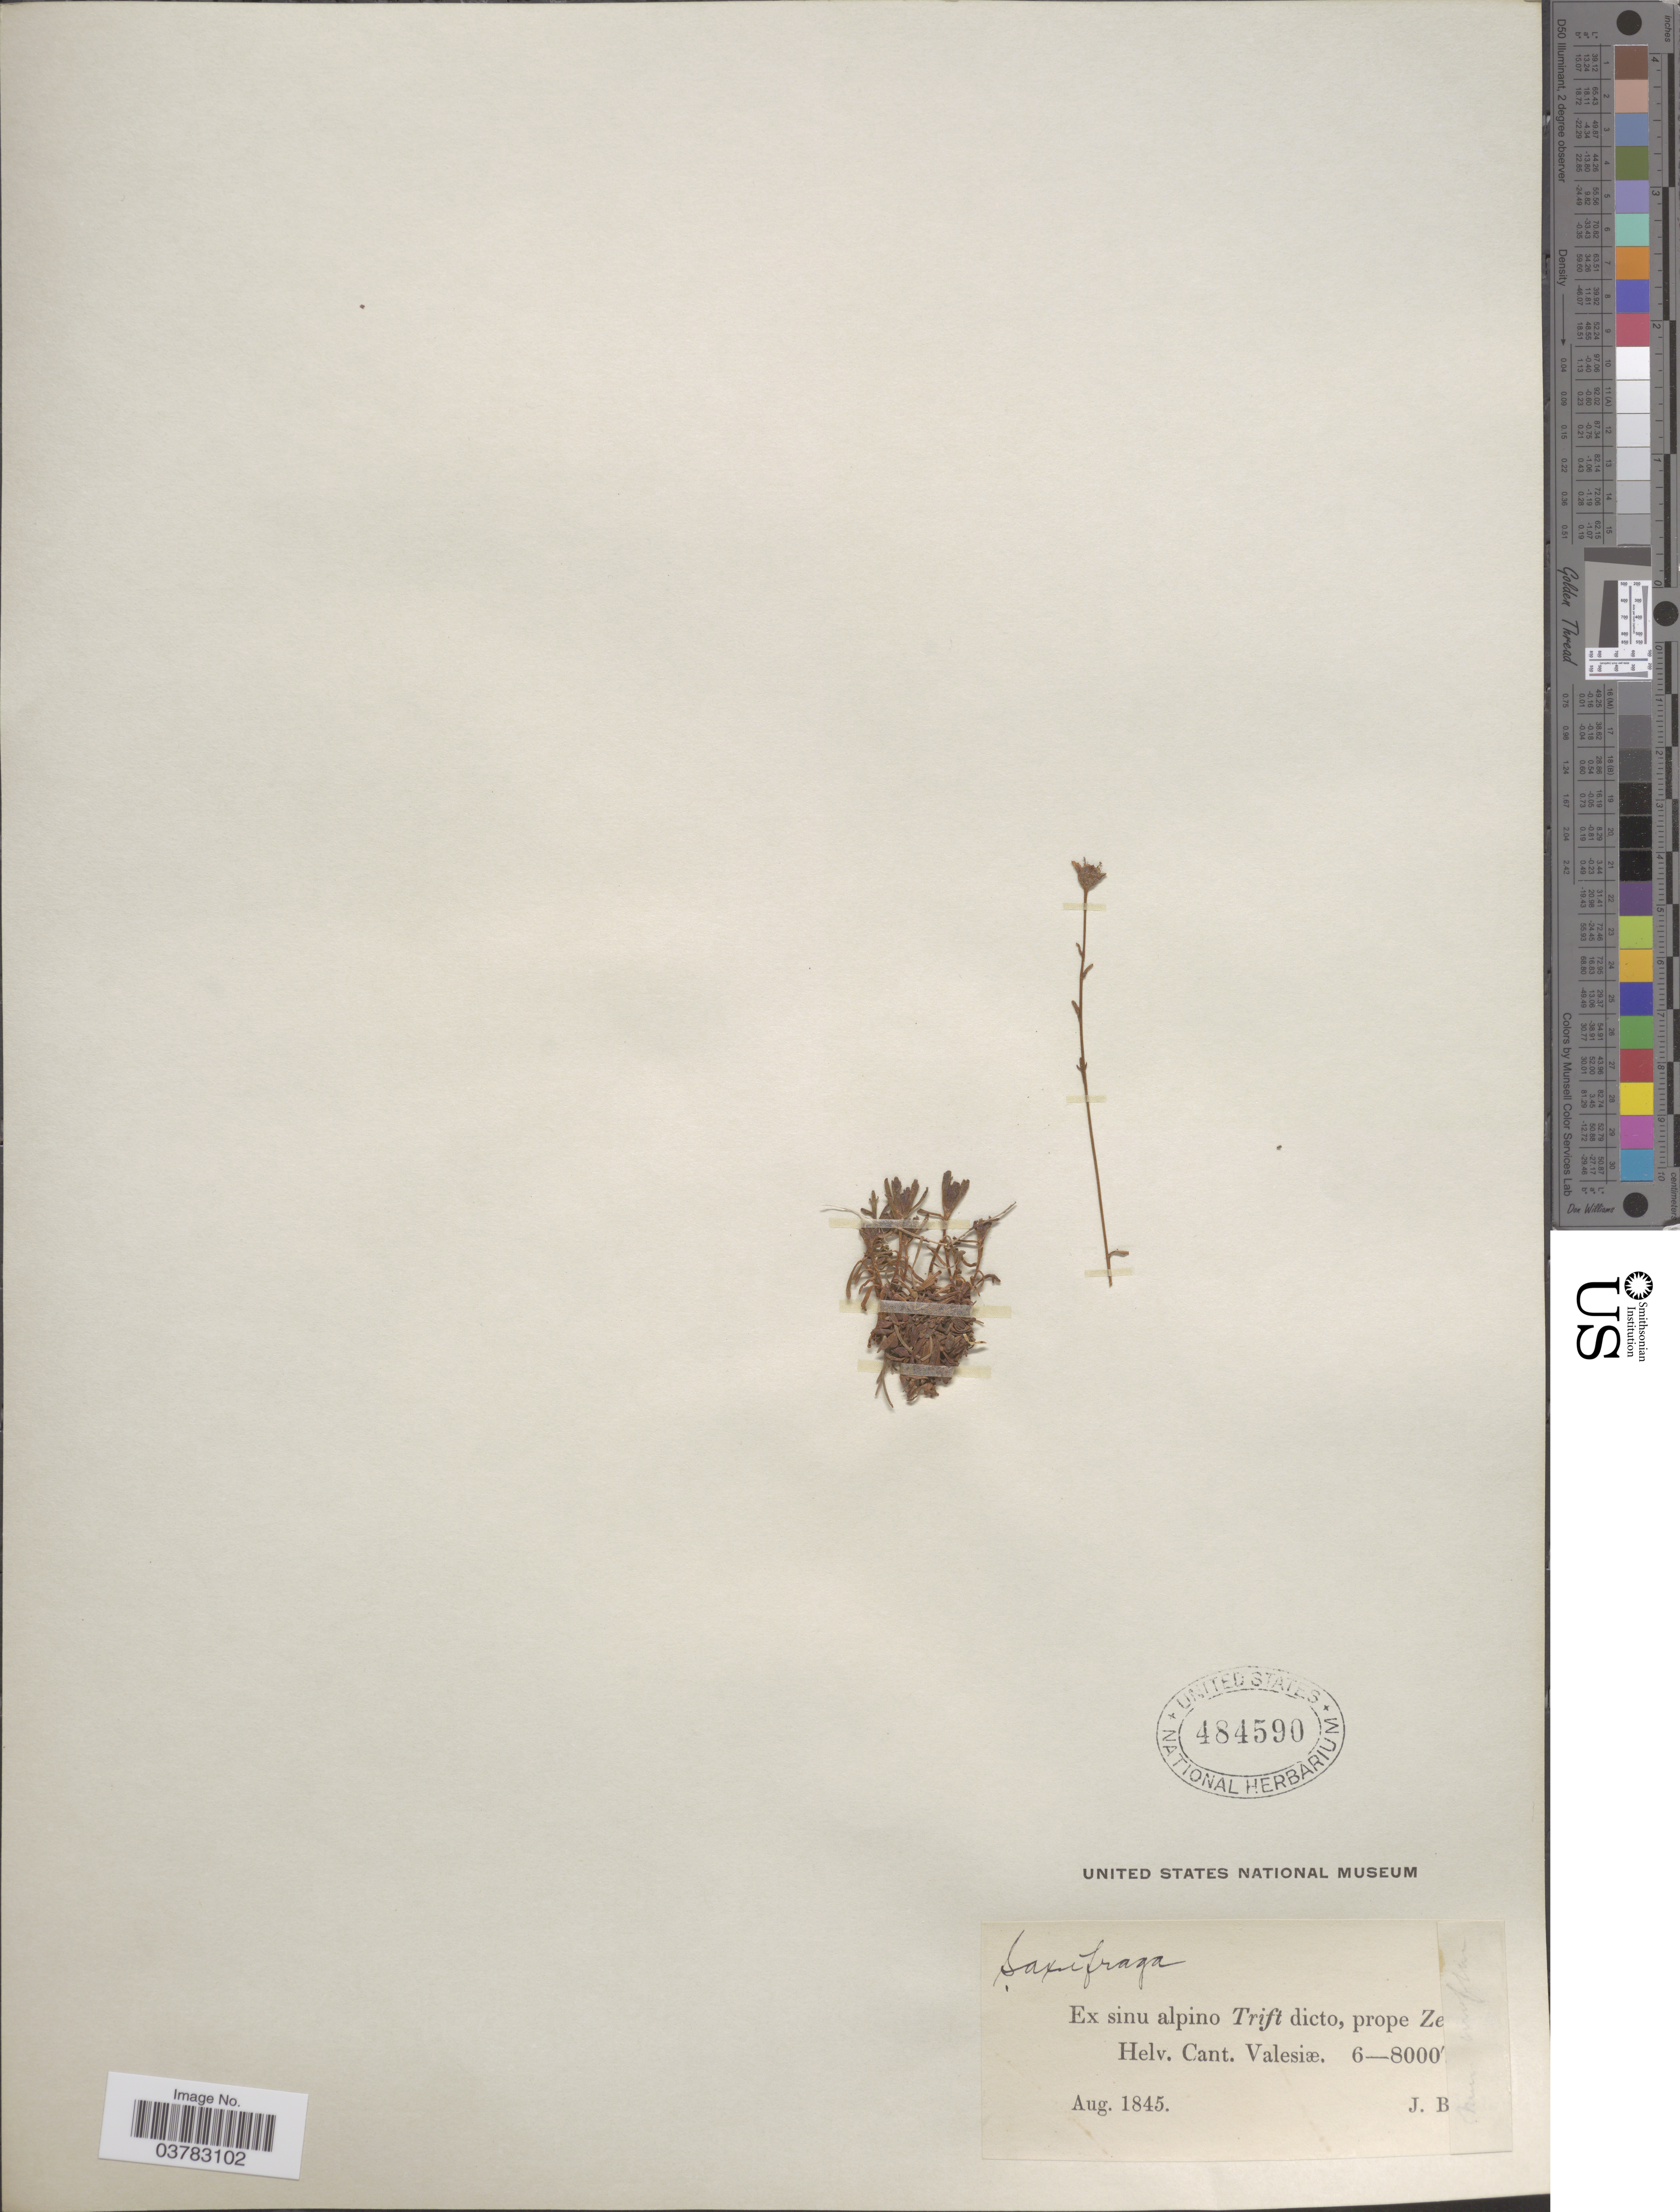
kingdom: Plantae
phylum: Tracheophyta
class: Magnoliopsida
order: Saxifragales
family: Saxifragaceae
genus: Saxifraga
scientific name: Saxifraga sp.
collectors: J. Ball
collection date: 1845-08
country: Switzerland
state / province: Valais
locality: Ex sinu alpino Trift dicto, prope Ze [illegible text]. Helv. Cant. Valesiæ.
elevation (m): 1829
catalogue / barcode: US 484590